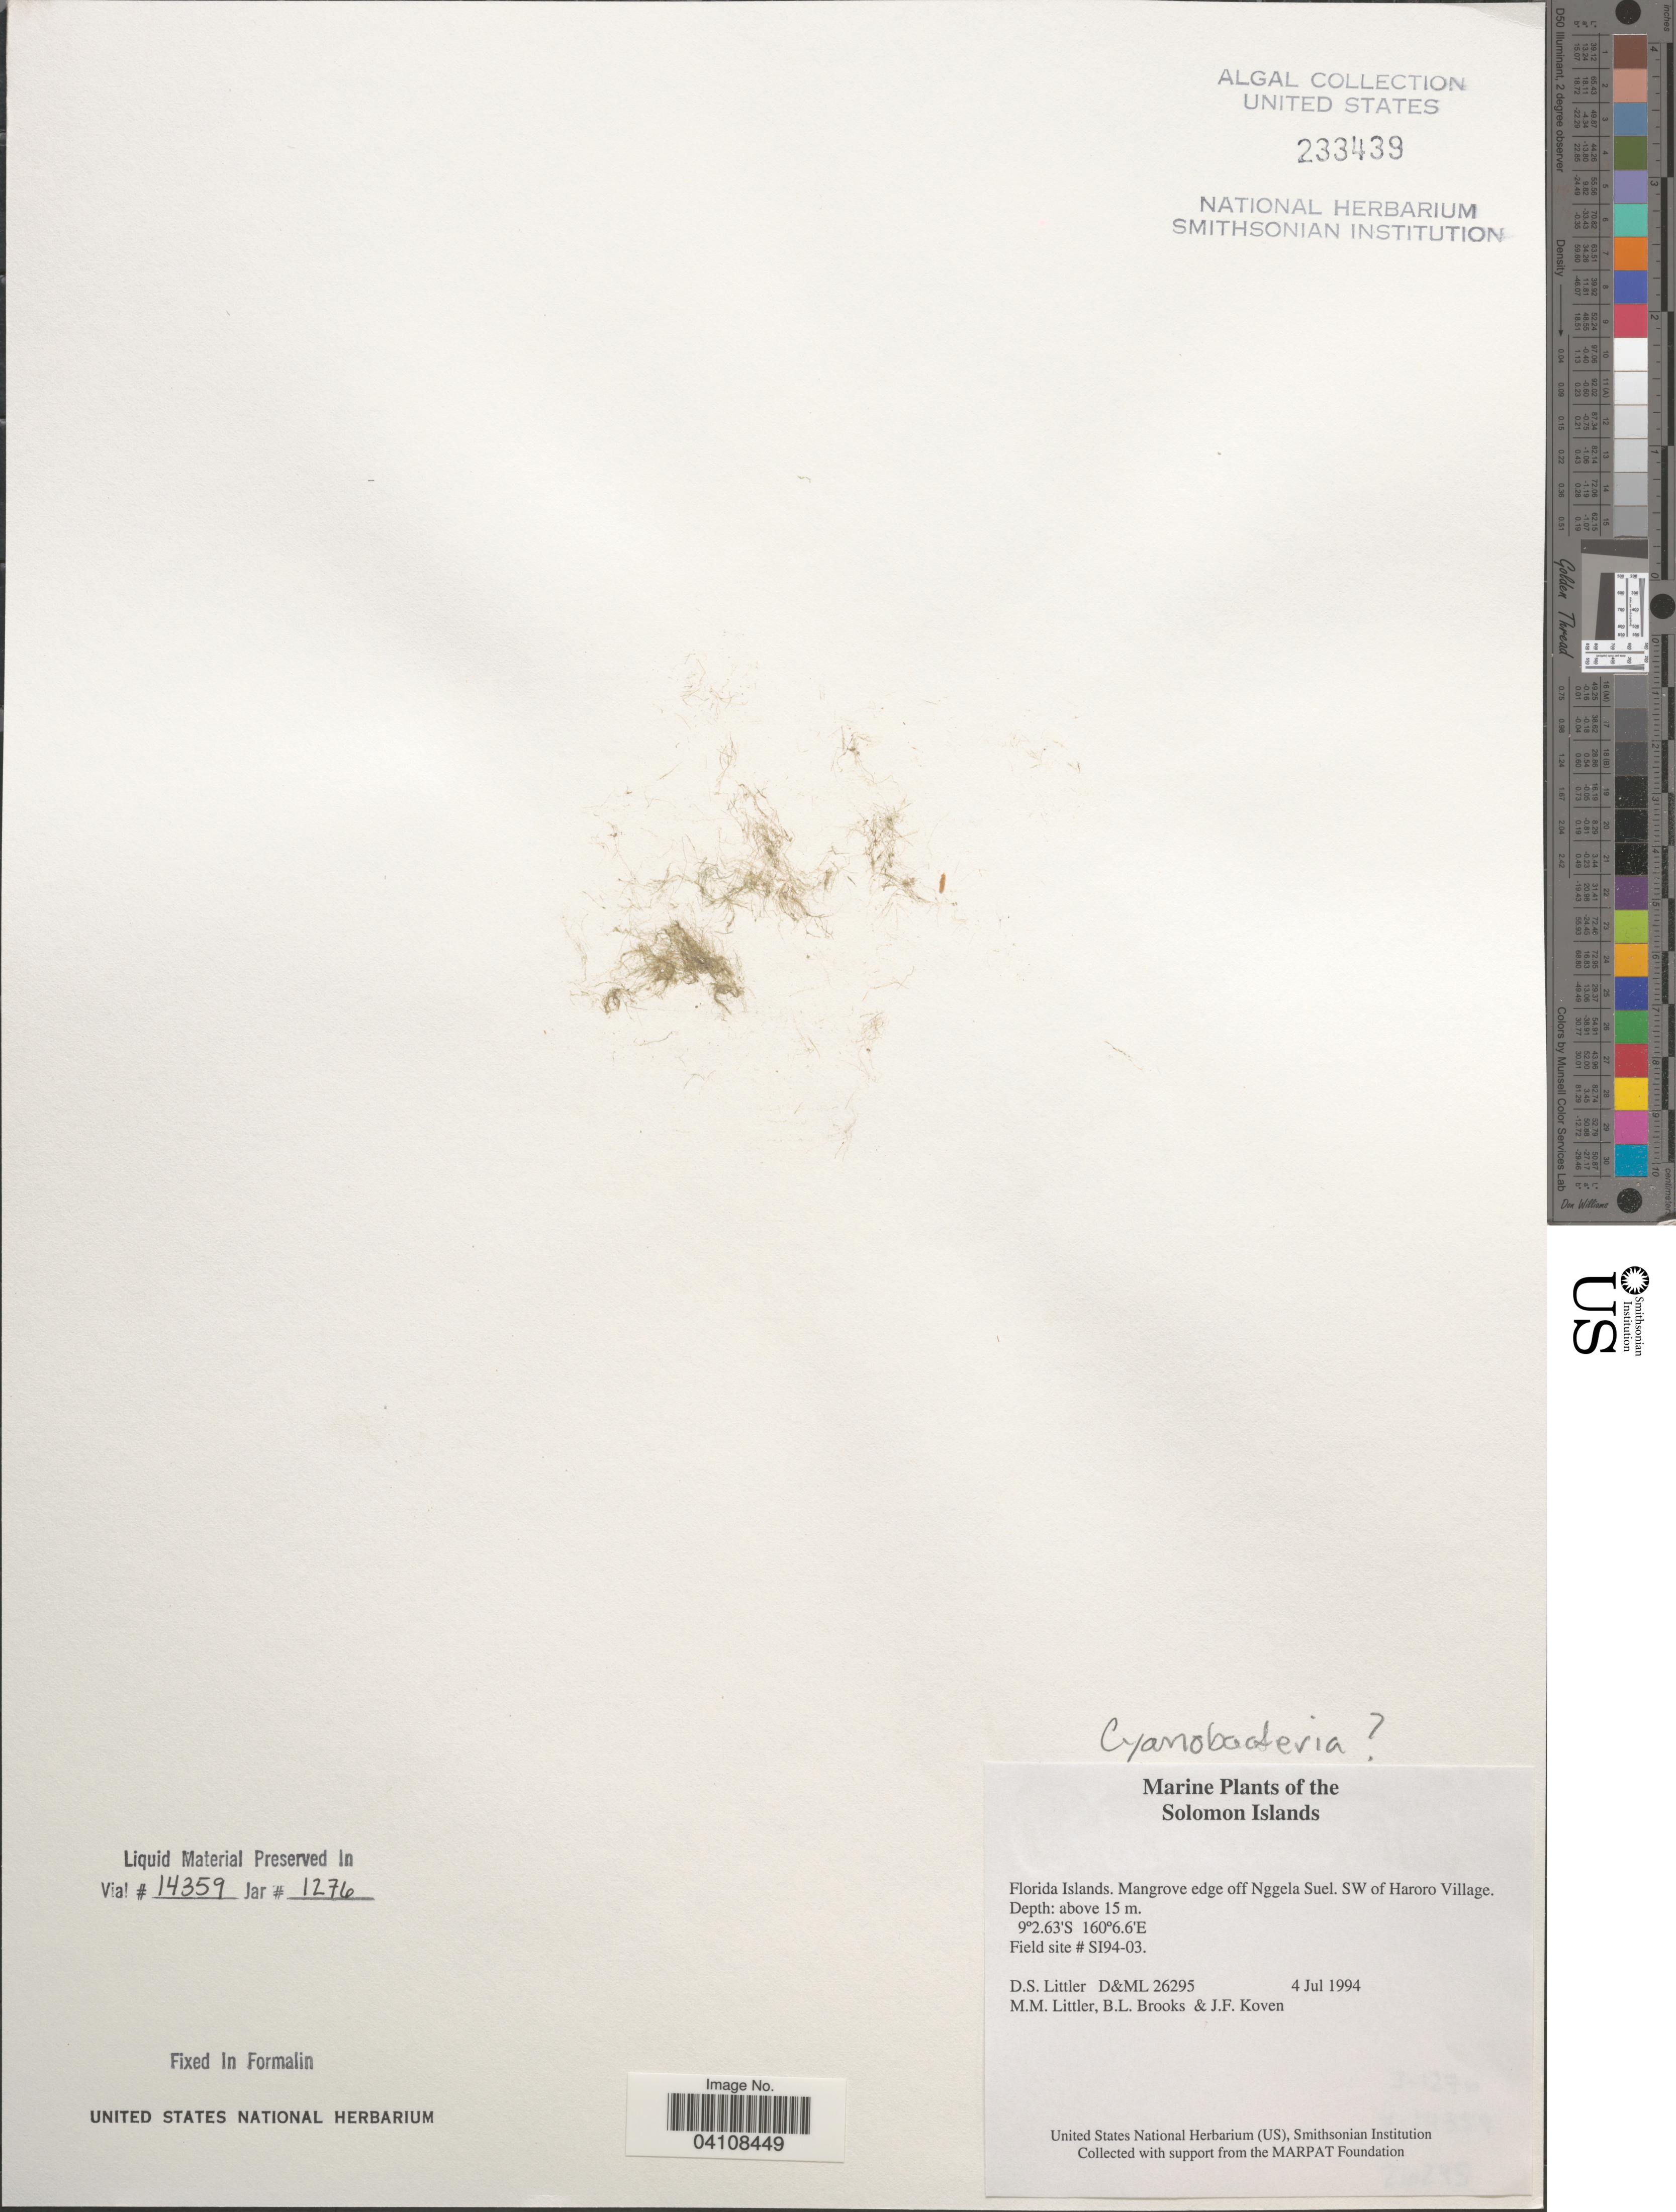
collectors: D. S. Littler, B. Brooks & J. Koven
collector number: D&ML26295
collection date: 1994-07-04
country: Solomon Islands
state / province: Solomon Islands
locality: Florida Islands. Mangrove edge off Nggela Suel. SW of Haroro Village. Field site # SI94-03.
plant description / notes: Liquid material preserved in vial 14359 jar 1276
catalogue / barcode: US 233439